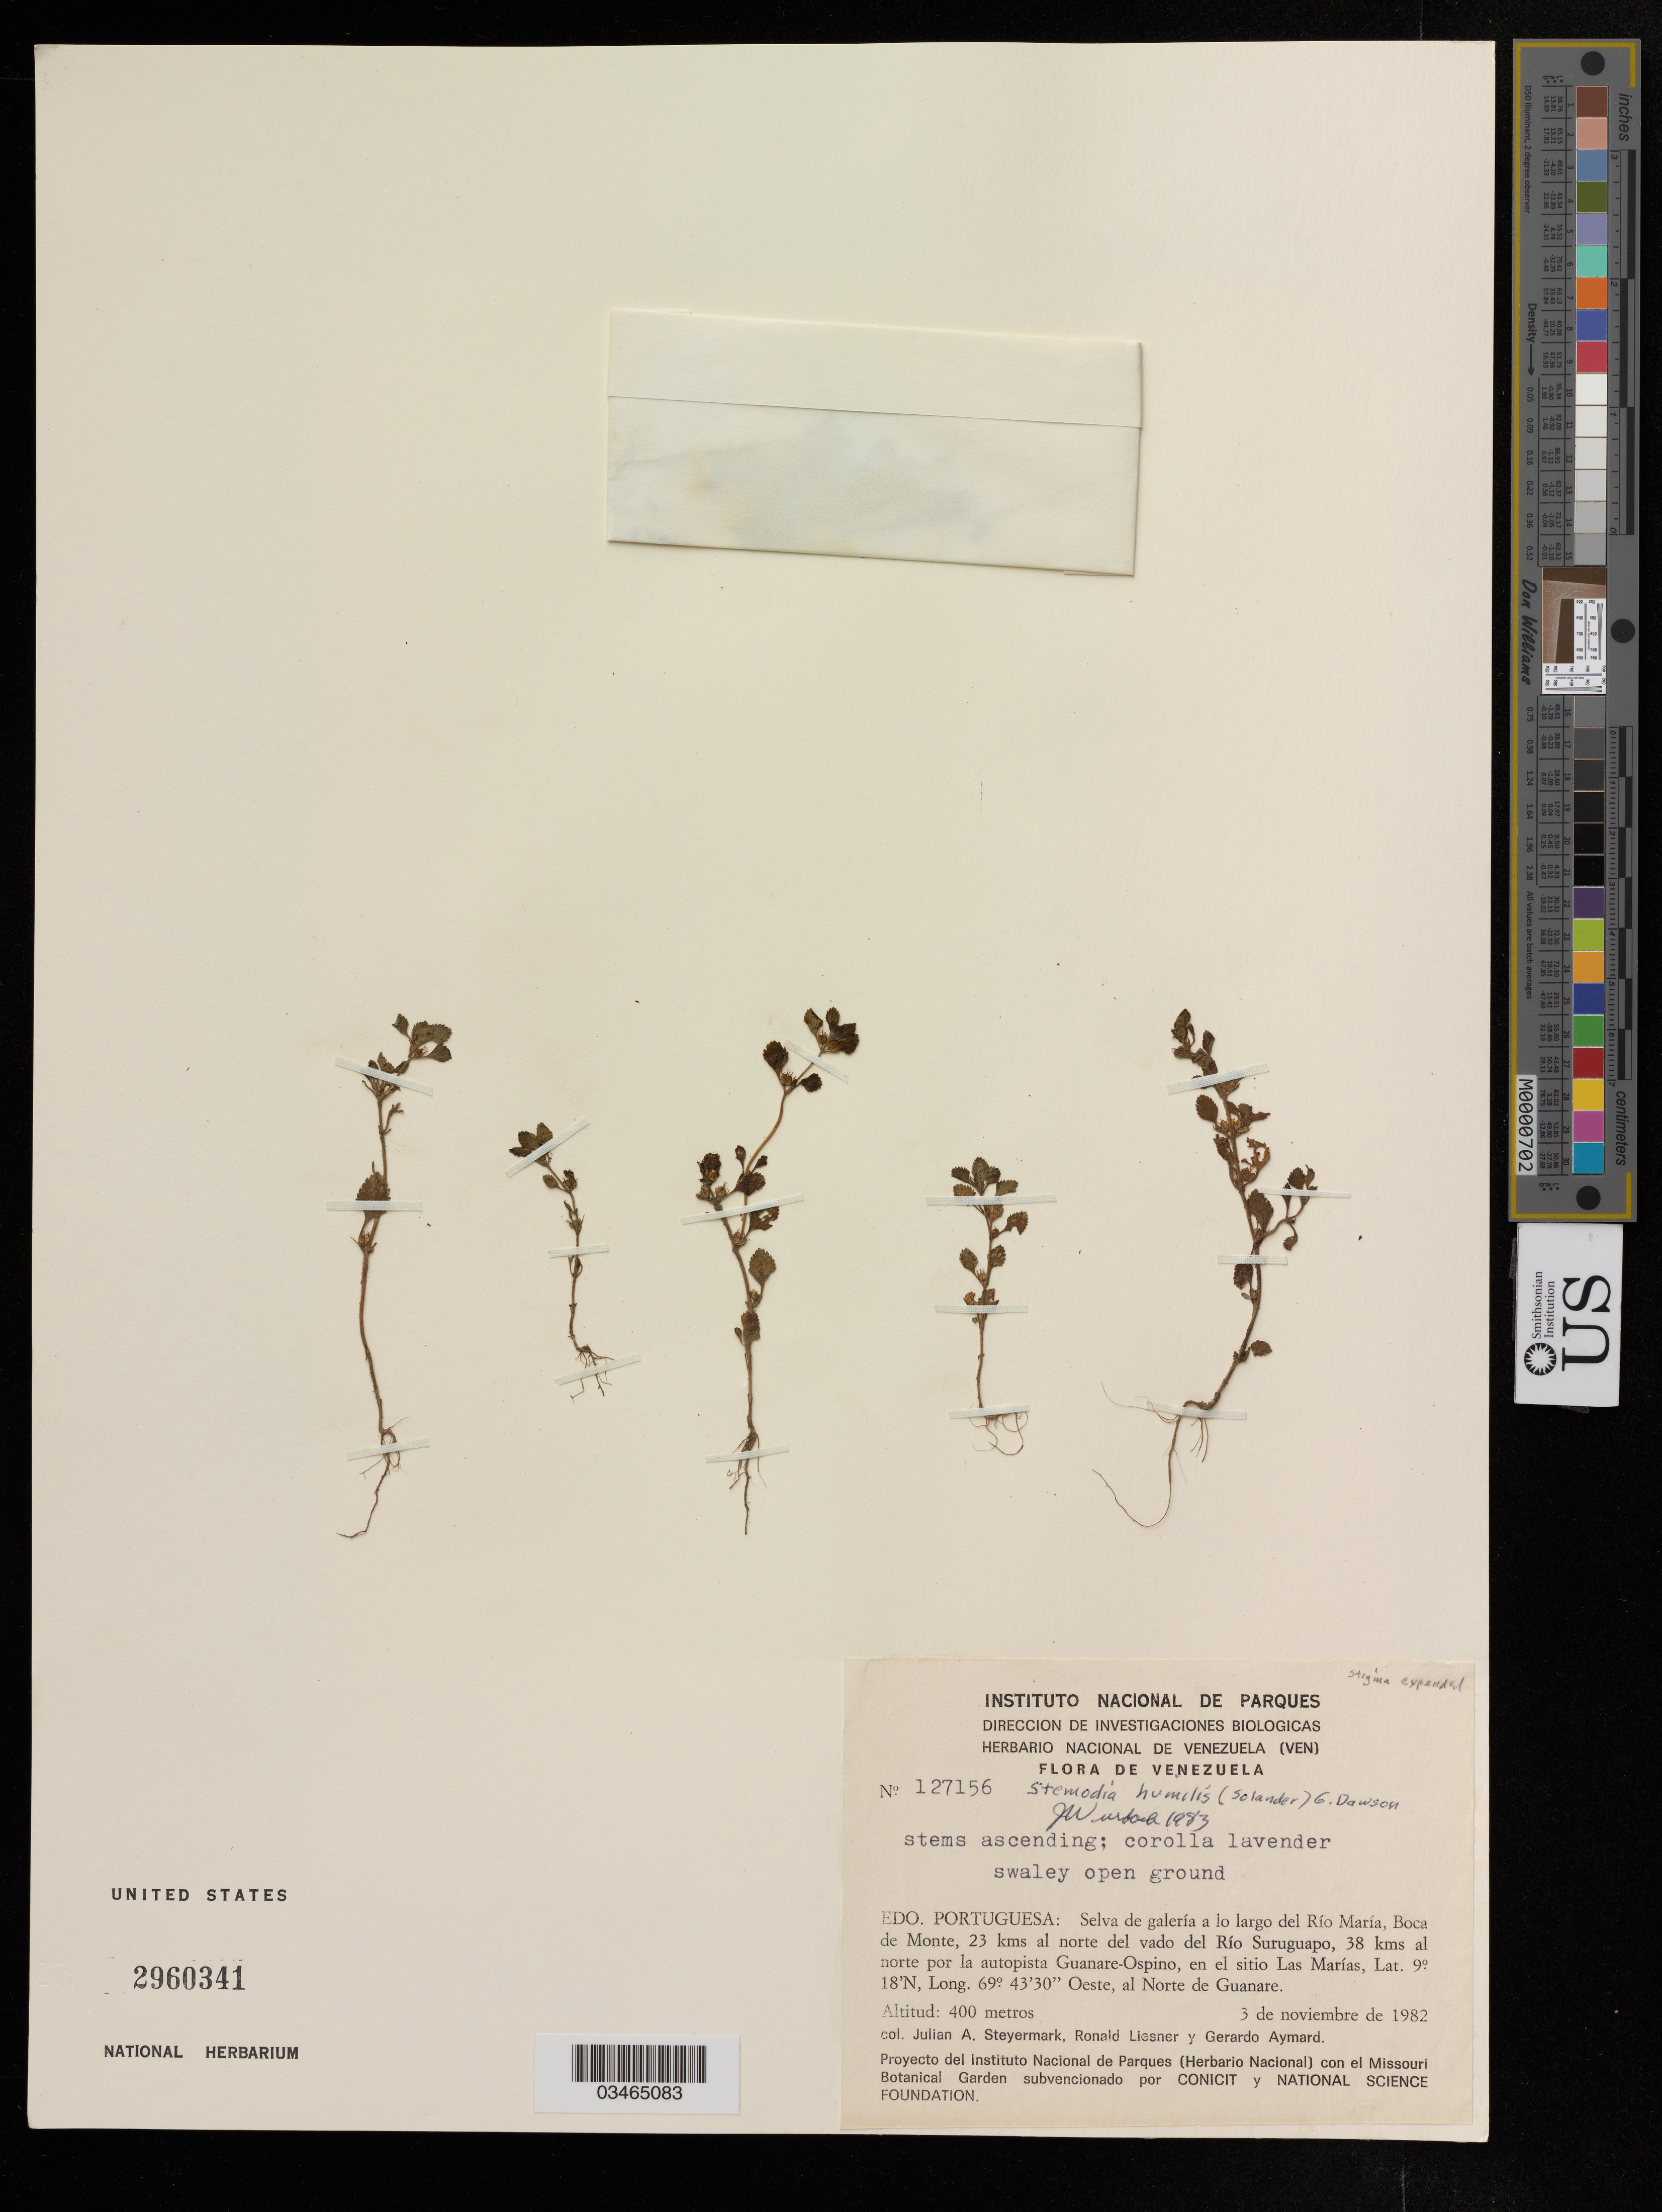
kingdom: Plantae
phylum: Tracheophyta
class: Magnoliopsida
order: Lamiales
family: Plantaginaceae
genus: Stemodia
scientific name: Stemodia humilis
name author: (Aiton) Minod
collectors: J. Steyermark, R. Liesner & G. A. Aymard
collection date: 1982-11-03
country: Venezuela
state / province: Portuguesa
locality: Selva de galería a lo largo del Río María, Boca de Monte, 23 kms al norte del vado del Río Suruguapo, 38 km al norte por la autopista Guanare-Ospino, en el sitio Las Marías.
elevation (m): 400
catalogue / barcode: US 2960341